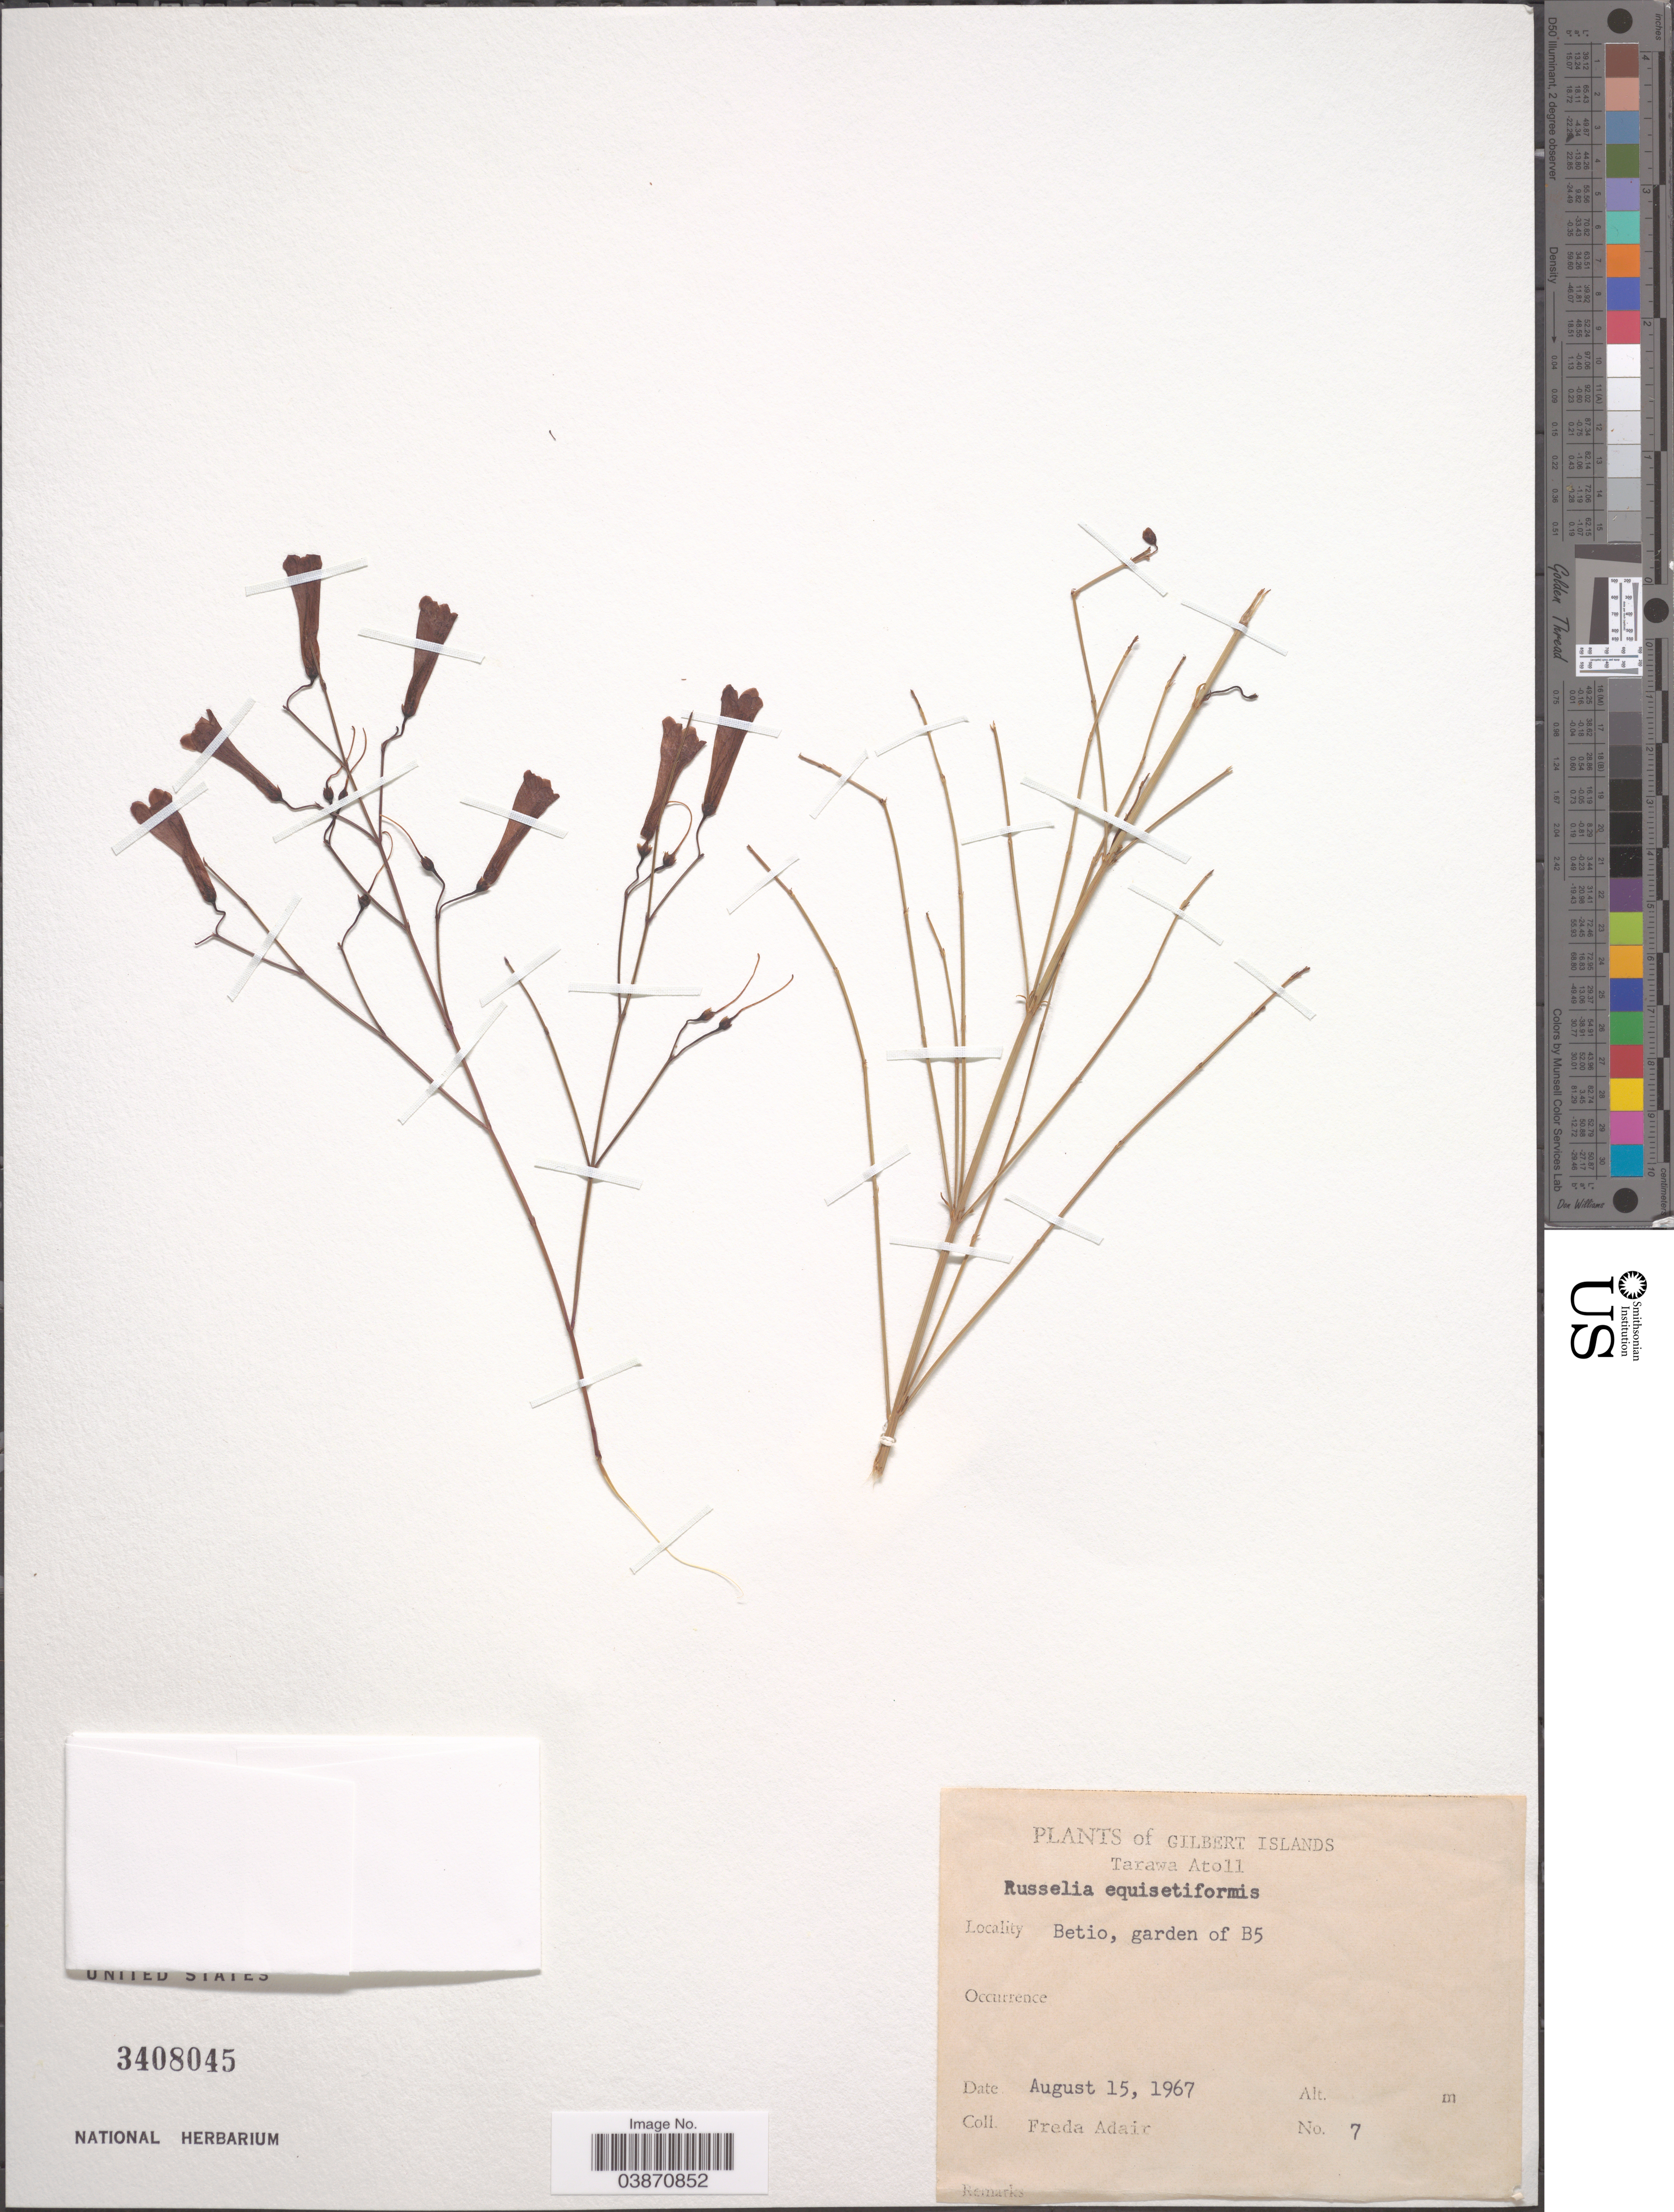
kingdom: Plantae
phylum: Tracheophyta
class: Magnoliopsida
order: Lamiales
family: Plantaginaceae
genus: Russelia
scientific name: Russelia equisetiformis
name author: Schltdl. & Cham.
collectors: F. Adair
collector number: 7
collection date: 1967-08-15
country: Kiribati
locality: Gilbert Islands. Tarawa Atoll. Betio, garden of B5.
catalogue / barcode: US 3408045